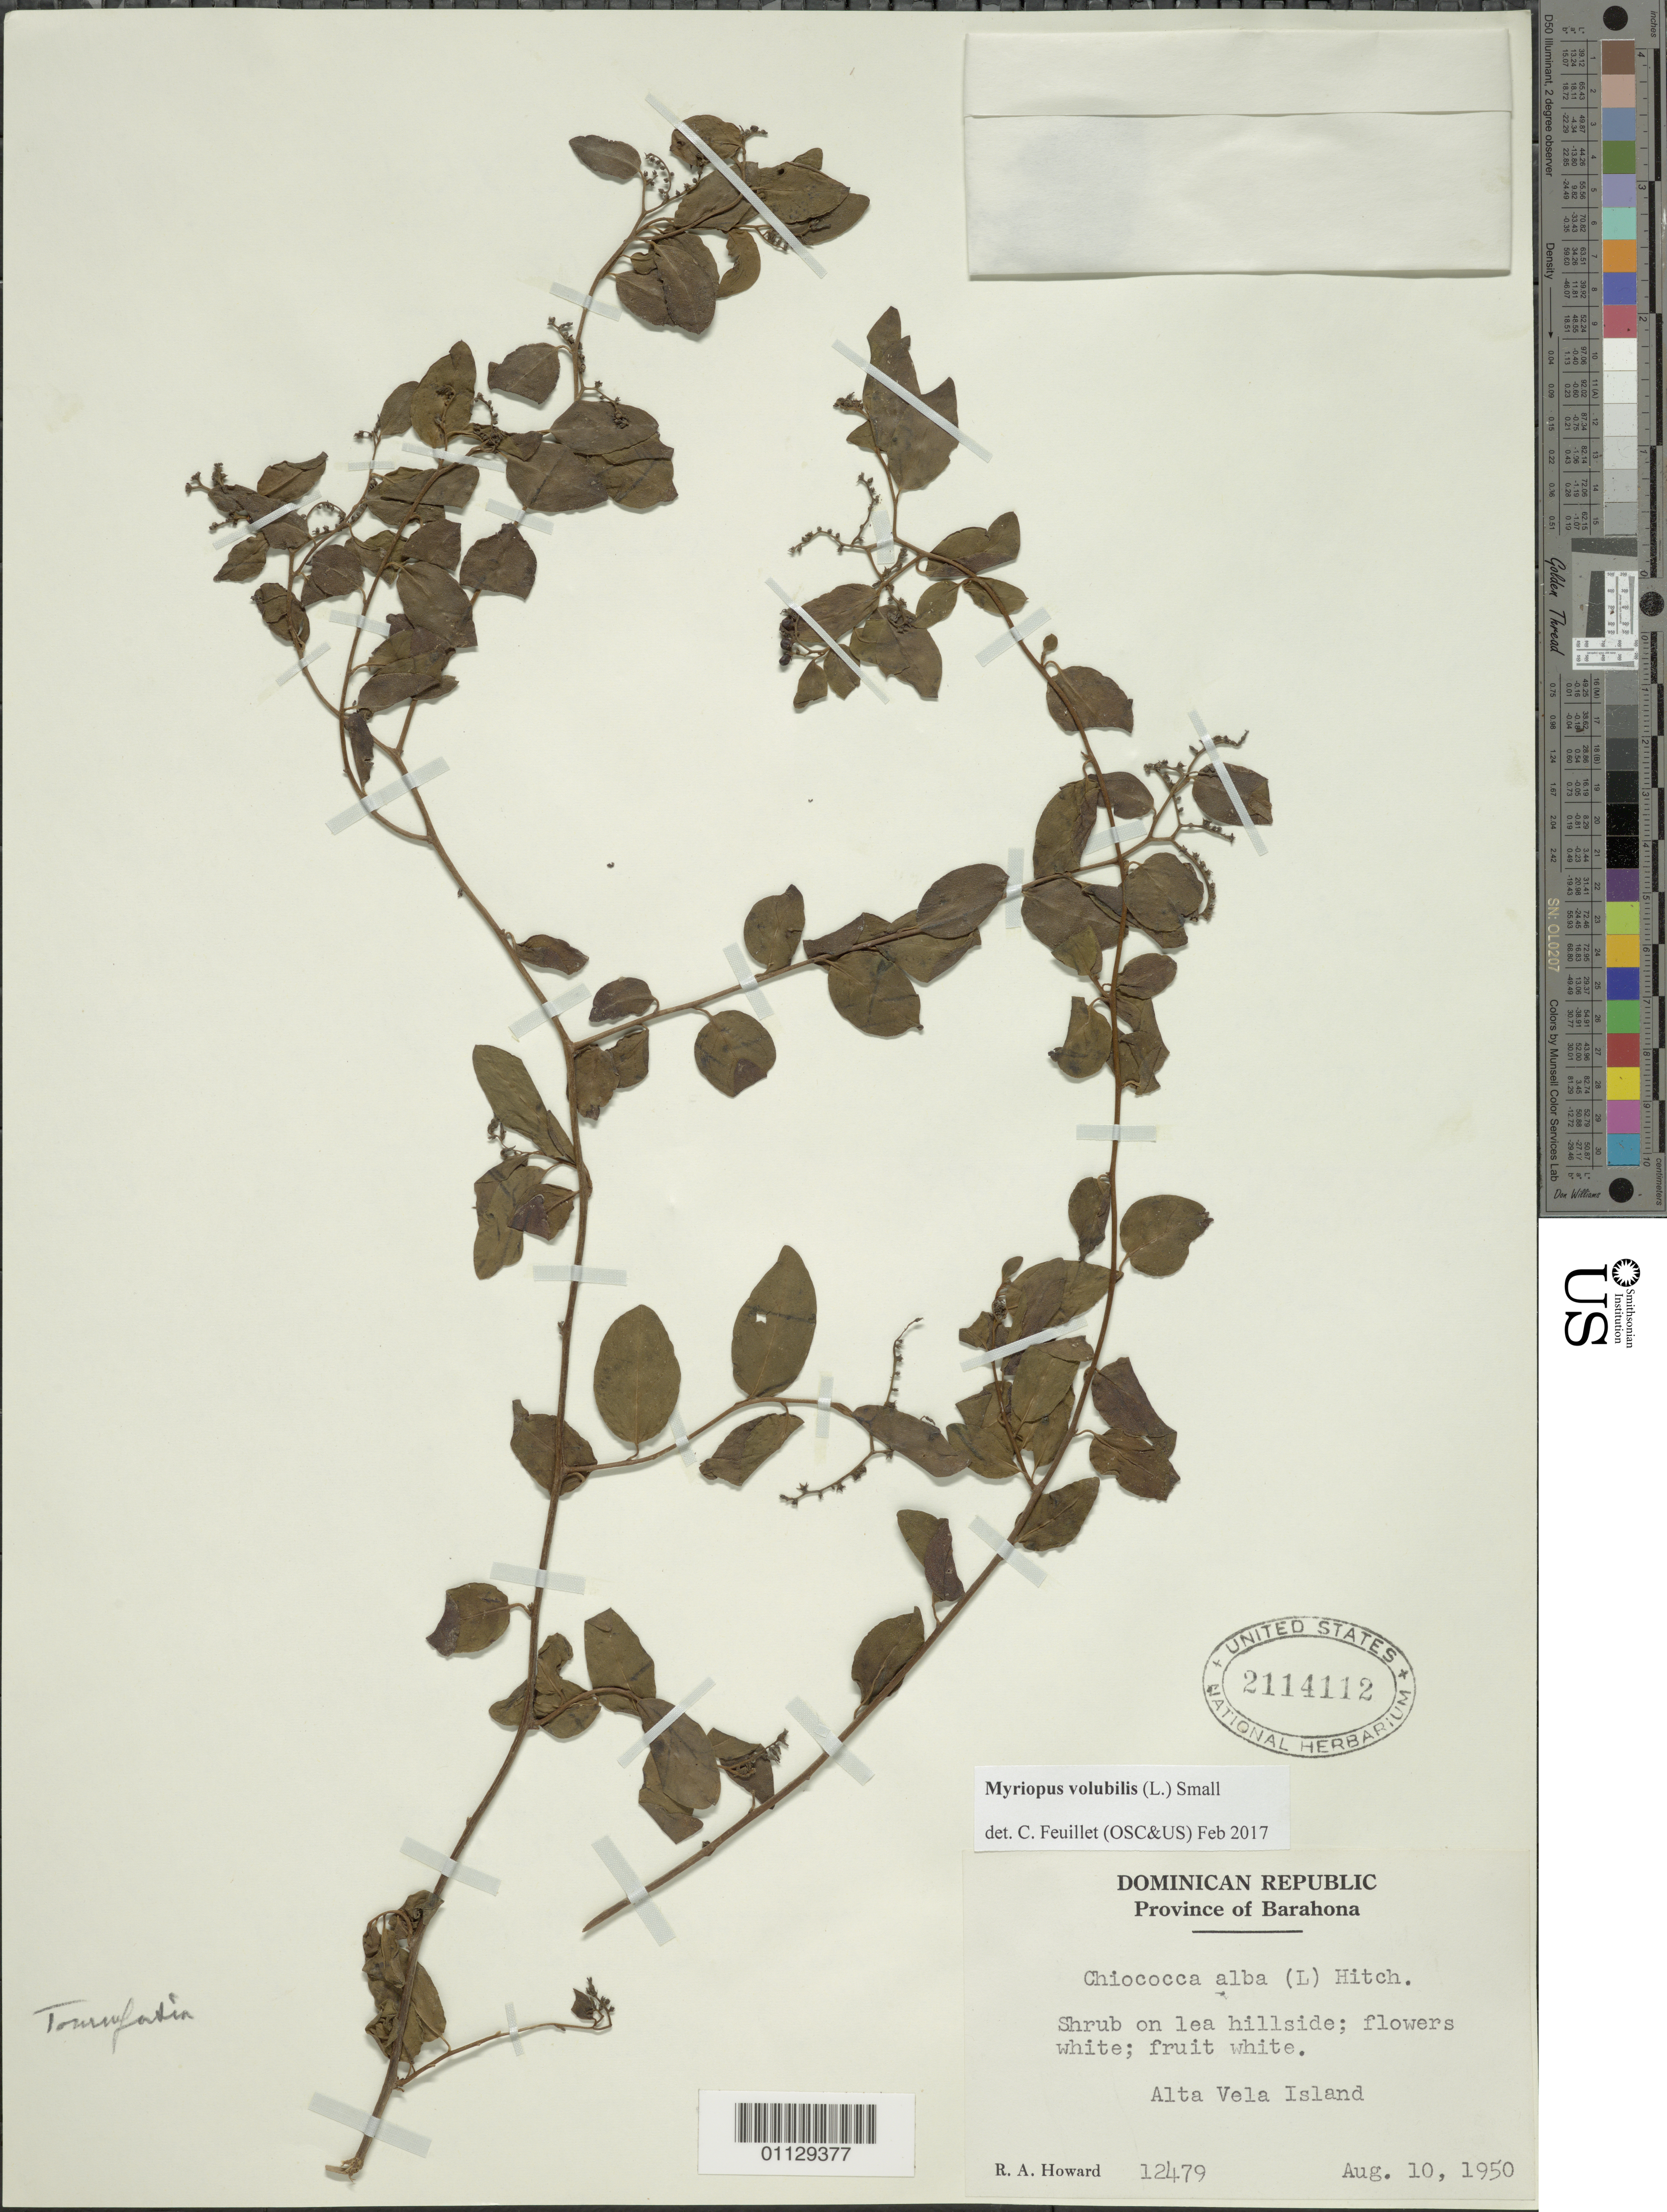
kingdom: Plantae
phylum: Tracheophyta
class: Magnoliopsida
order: Boraginales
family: Heliotropiaceae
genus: Myriopus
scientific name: Myriopus volubilis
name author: (L.) Small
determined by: Feuillet, C.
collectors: R. A. Howard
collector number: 12479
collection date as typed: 10 Aug 1950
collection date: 1950-08-10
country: Dominican Republic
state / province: Barahona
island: Hispaniola I.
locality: Alta Vela Island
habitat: Lea hillside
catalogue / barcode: US 2114112